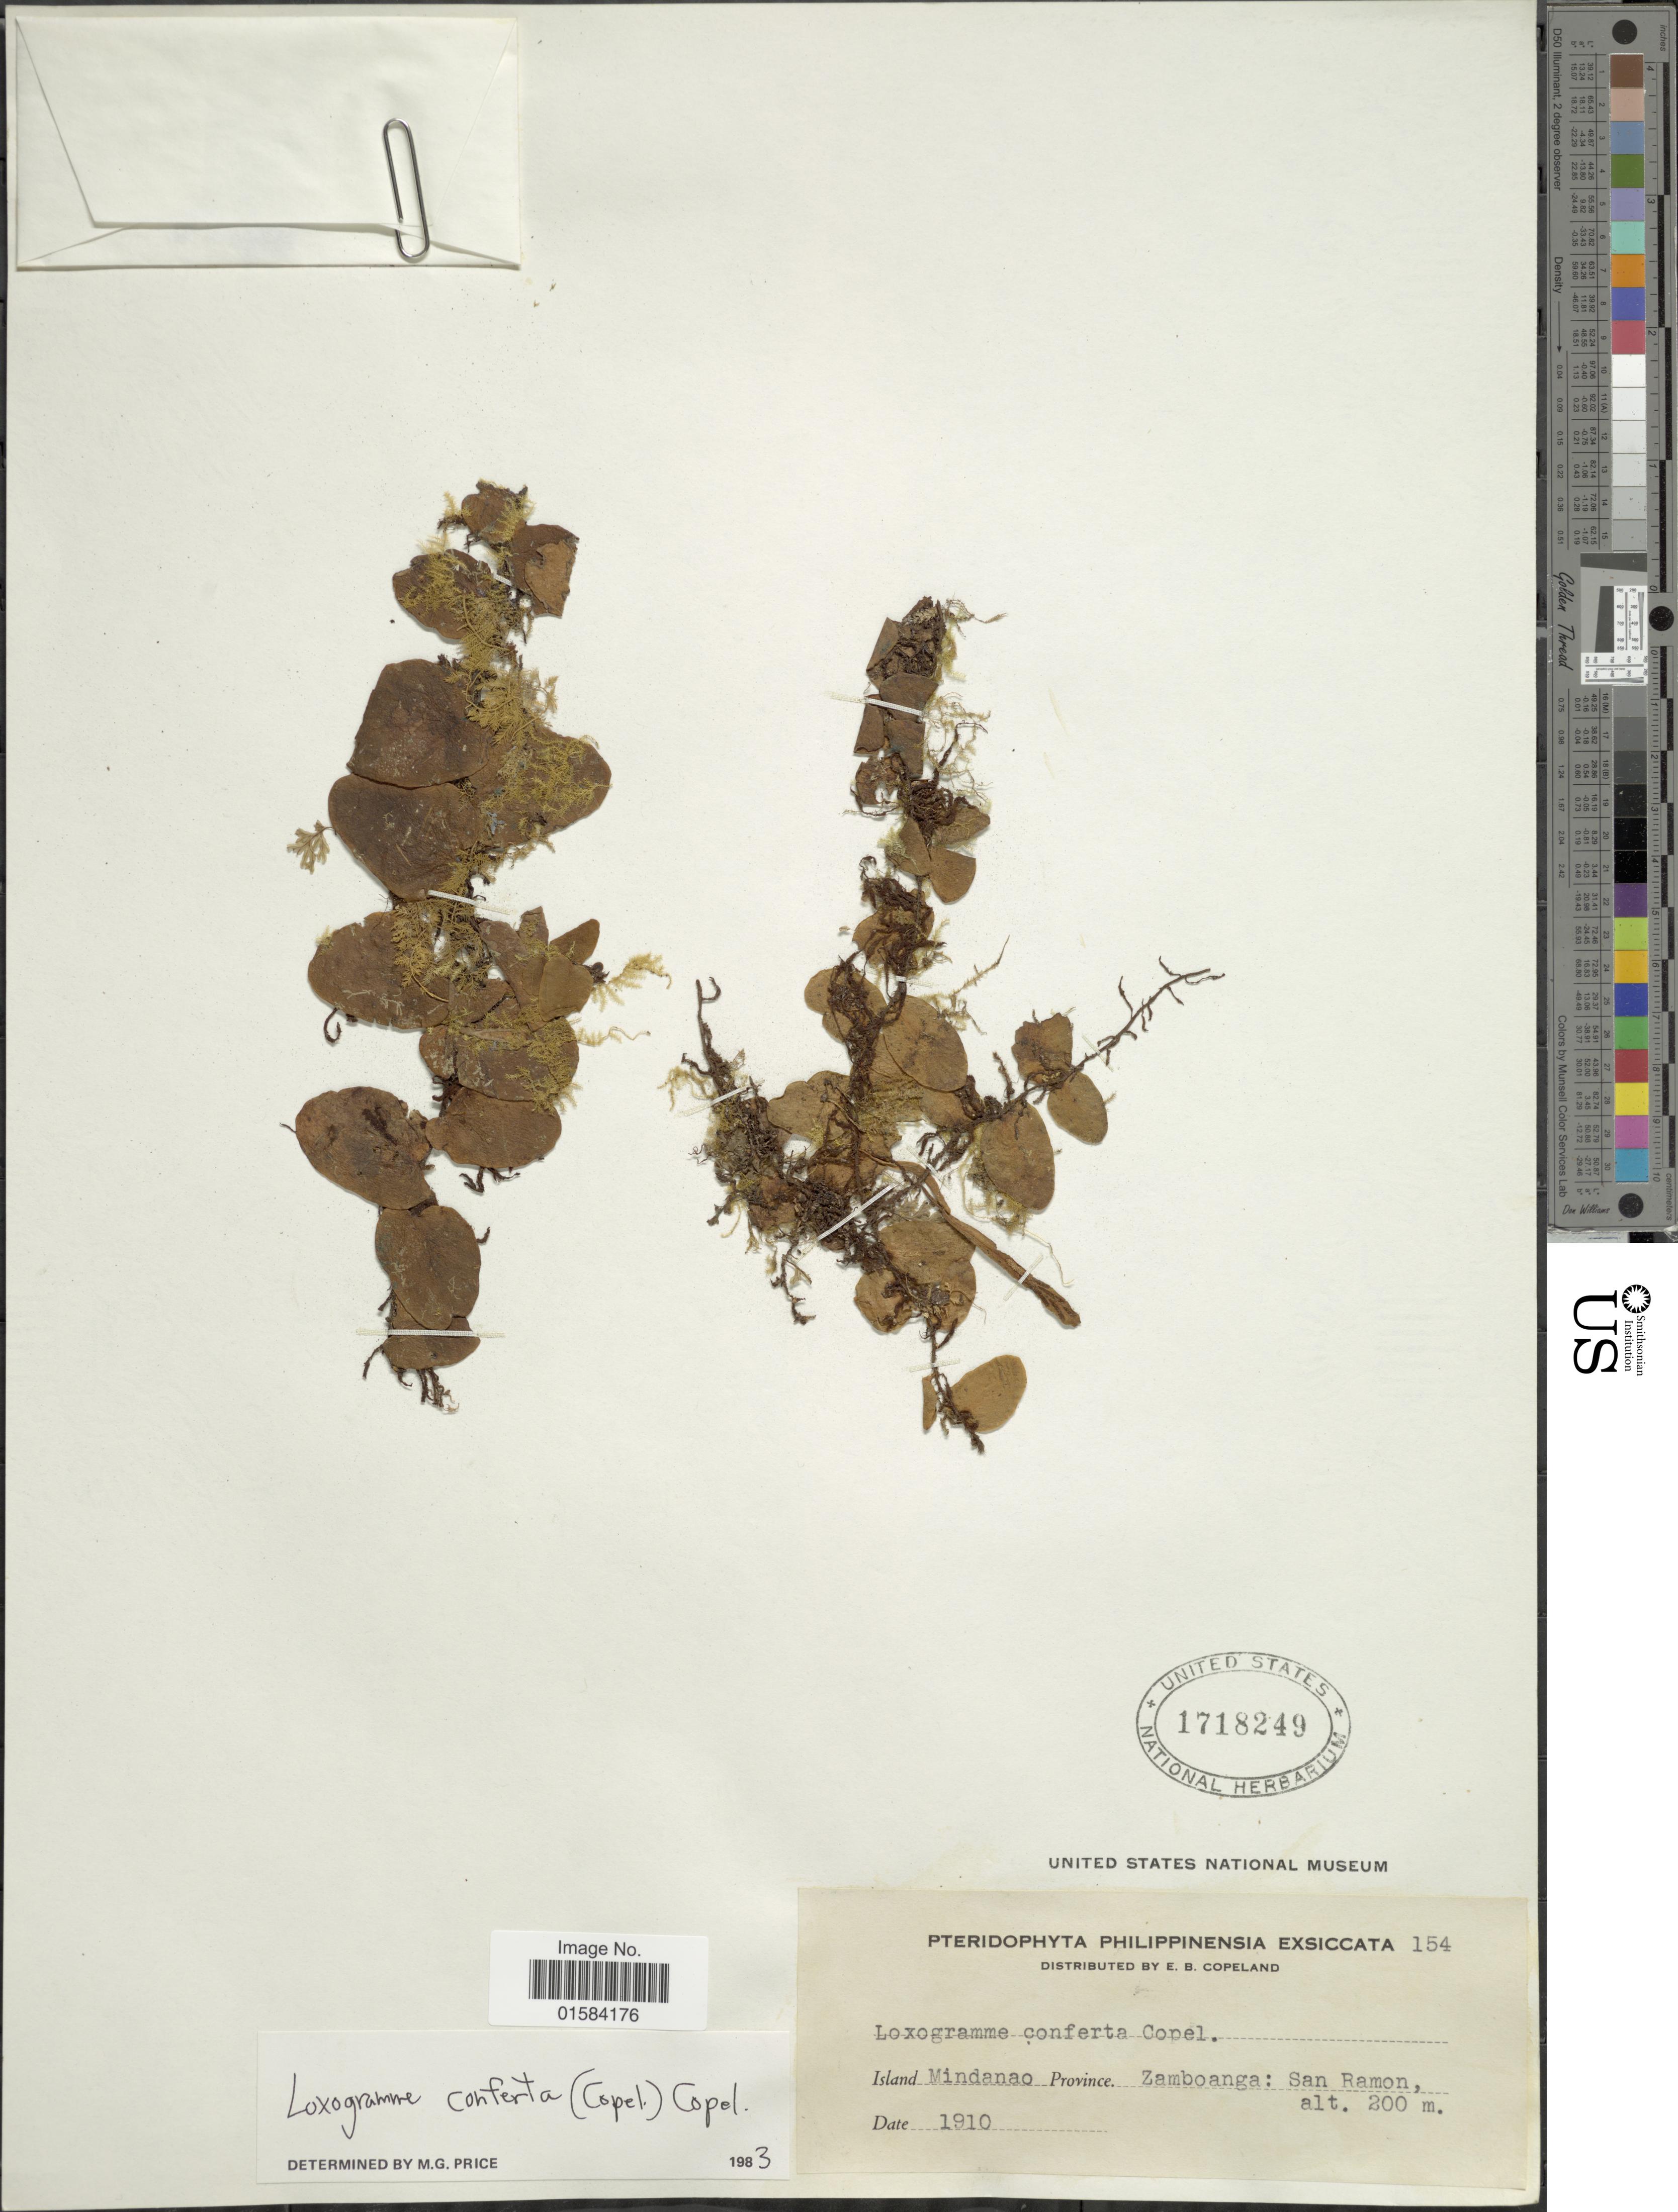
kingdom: Plantae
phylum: Tracheophyta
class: Polypodiopsida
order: Polypodiales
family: Polypodiaceae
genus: Loxogramme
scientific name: Loxogramme conferta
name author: (Copel.) Copel.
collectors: E. B. Copeland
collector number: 154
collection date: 1910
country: Philippines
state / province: Zamboanga Peninsula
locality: Island Mindanao, province. Zamboanga: San Ramon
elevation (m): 200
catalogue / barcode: US 1718249